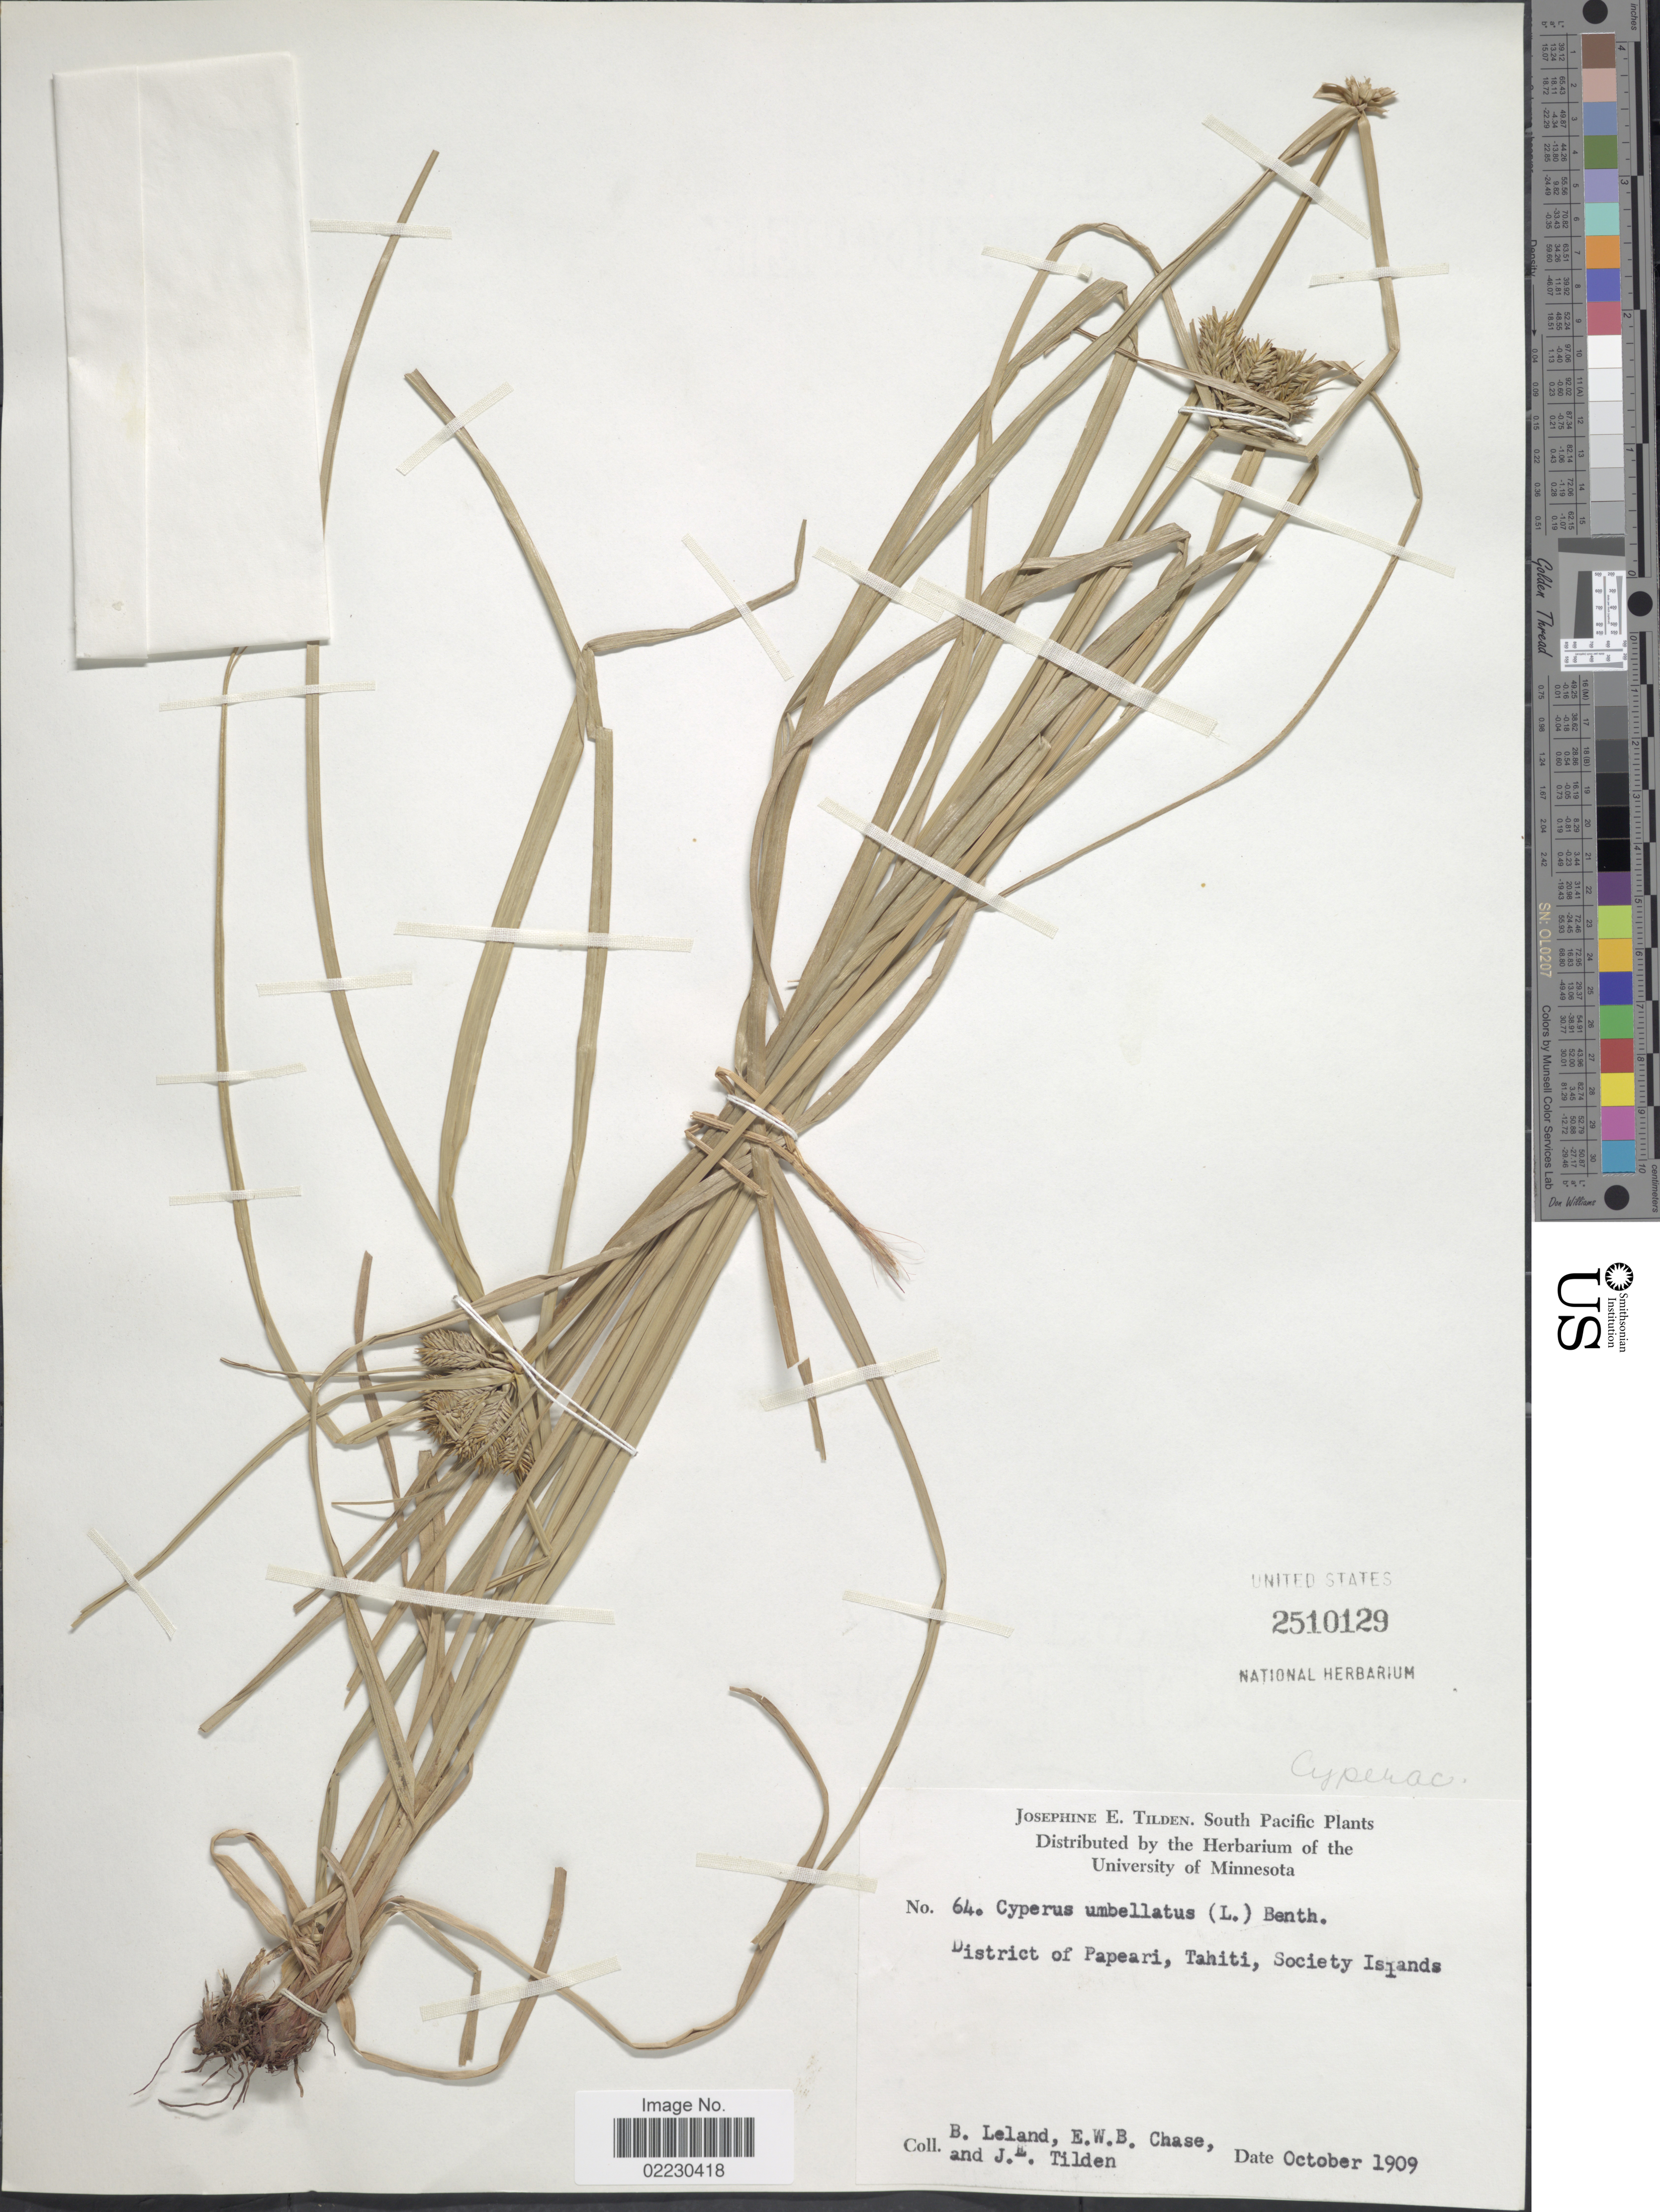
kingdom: Plantae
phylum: Tracheophyta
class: Liliopsida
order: Poales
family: Cyperaceae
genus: Cyperus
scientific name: Cyperus cyperinus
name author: (Retz.) Valck. Sur.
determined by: Strong, Mark T., (BOT), Smithsonian Institution - National Museum of Natural History (UNITED STATES)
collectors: B. Leland, E. W. Chase & J. E. Tilden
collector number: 64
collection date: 1909-10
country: French Polynesia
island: Tahiti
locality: District of Papeari, Tahiti, Society Islands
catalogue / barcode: US 2510129